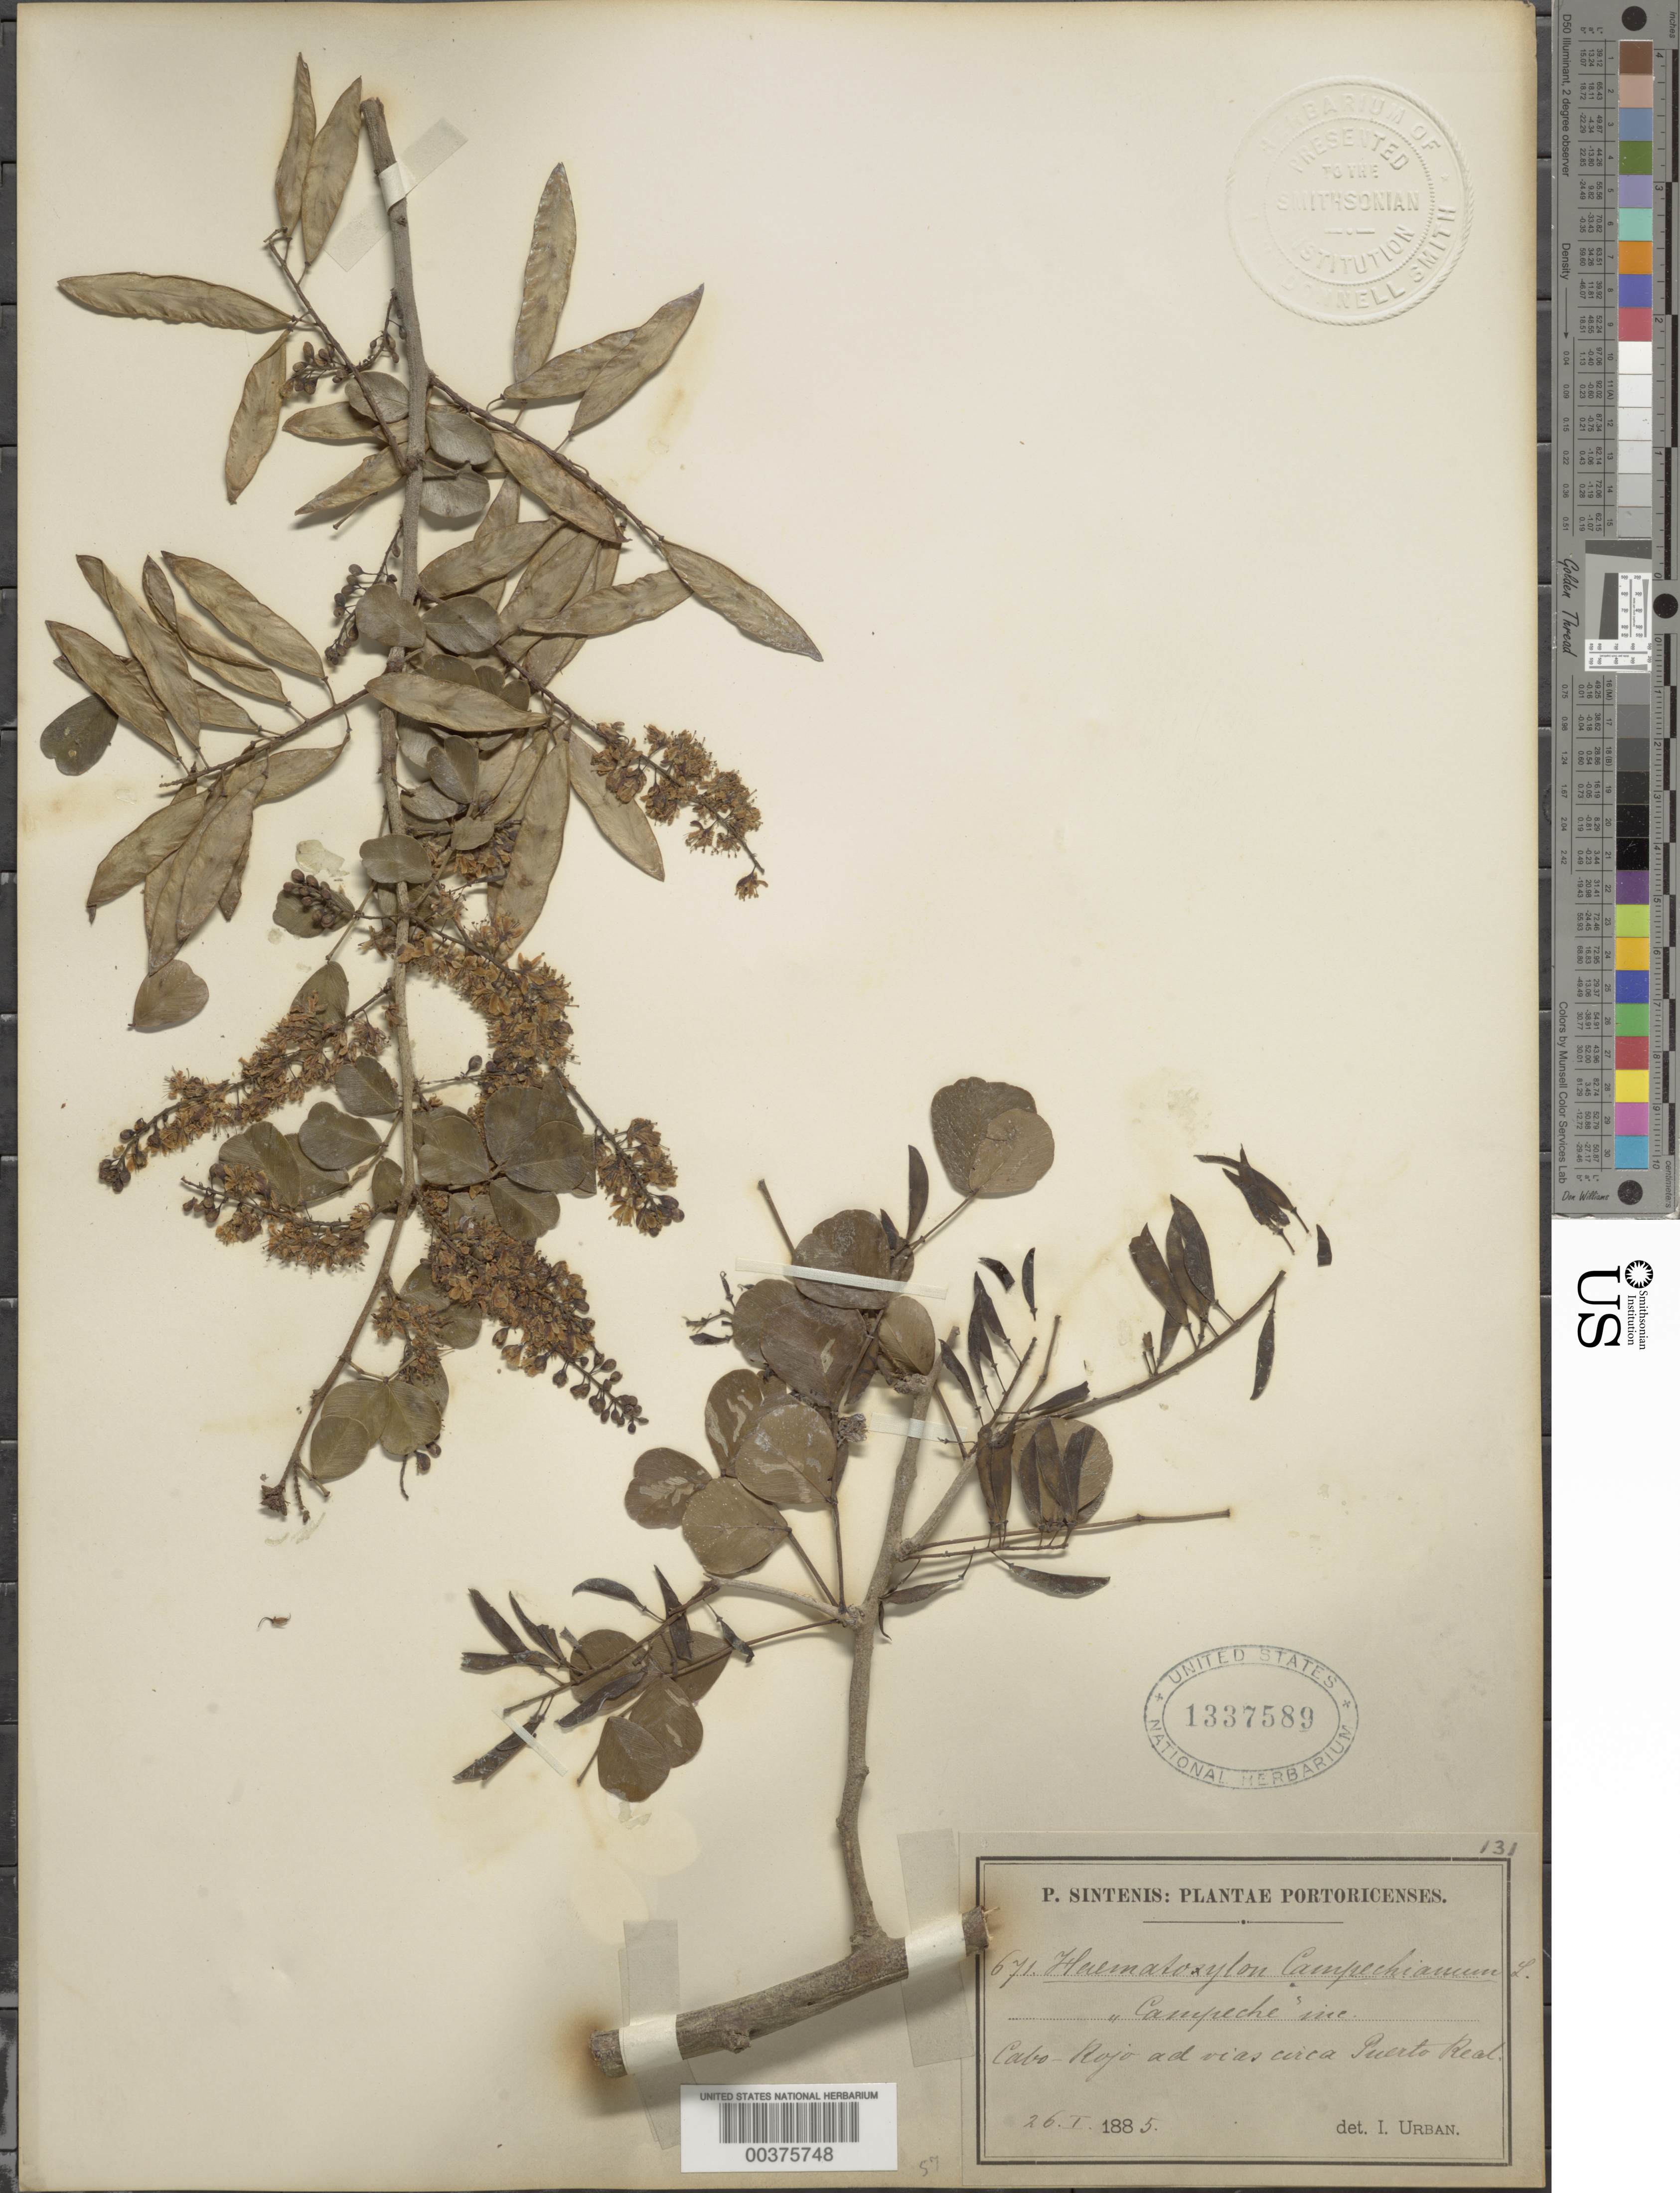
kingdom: Plantae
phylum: Tracheophyta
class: Magnoliopsida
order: Fabales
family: Fabaceae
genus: Haematoxylum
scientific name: Haematoxylum campechianum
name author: L.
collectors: P. Sintenis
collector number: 671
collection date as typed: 26 Jan 1885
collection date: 1885-01-26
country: Puerto Rico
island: Greater Antilles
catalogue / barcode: US 1337589